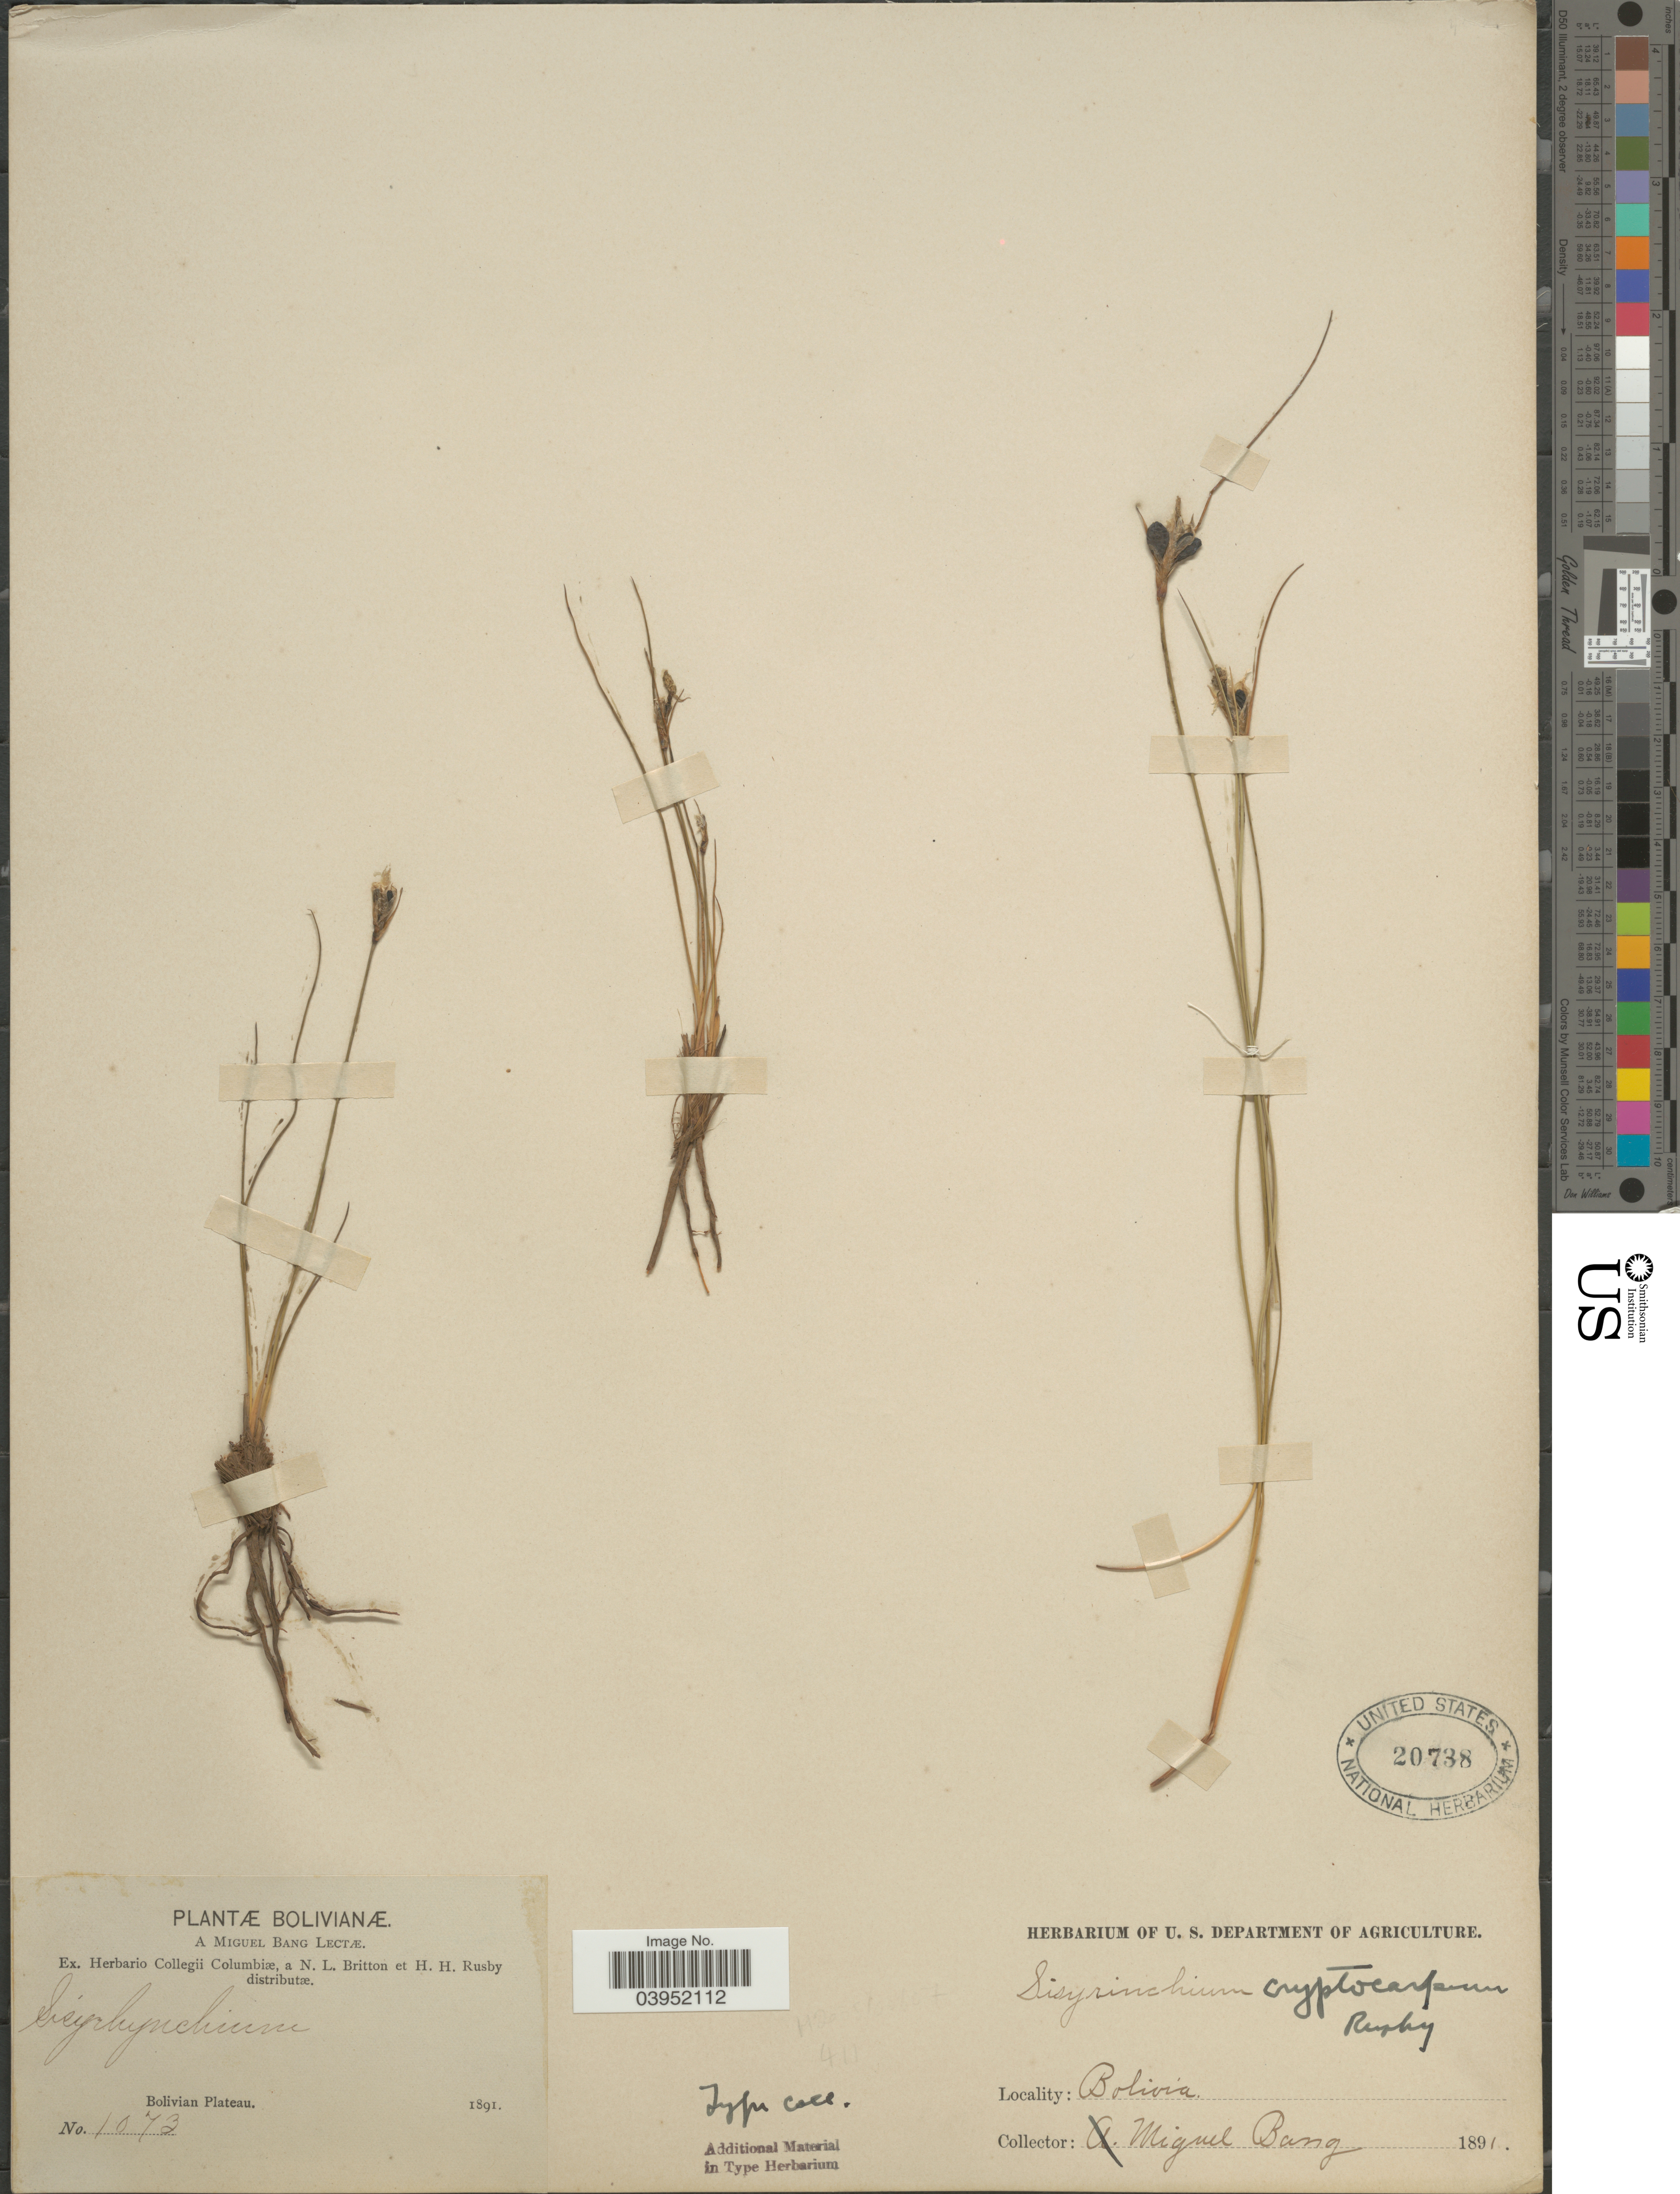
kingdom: Plantae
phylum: Tracheophyta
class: Liliopsida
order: Asparagales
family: Iridaceae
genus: Sisyrinchium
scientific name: Sisyrinchium cryptocarpum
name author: Rusby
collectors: M. Bang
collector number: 1073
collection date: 1891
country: Bolivia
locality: Bolivian Plateau.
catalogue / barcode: US 20738